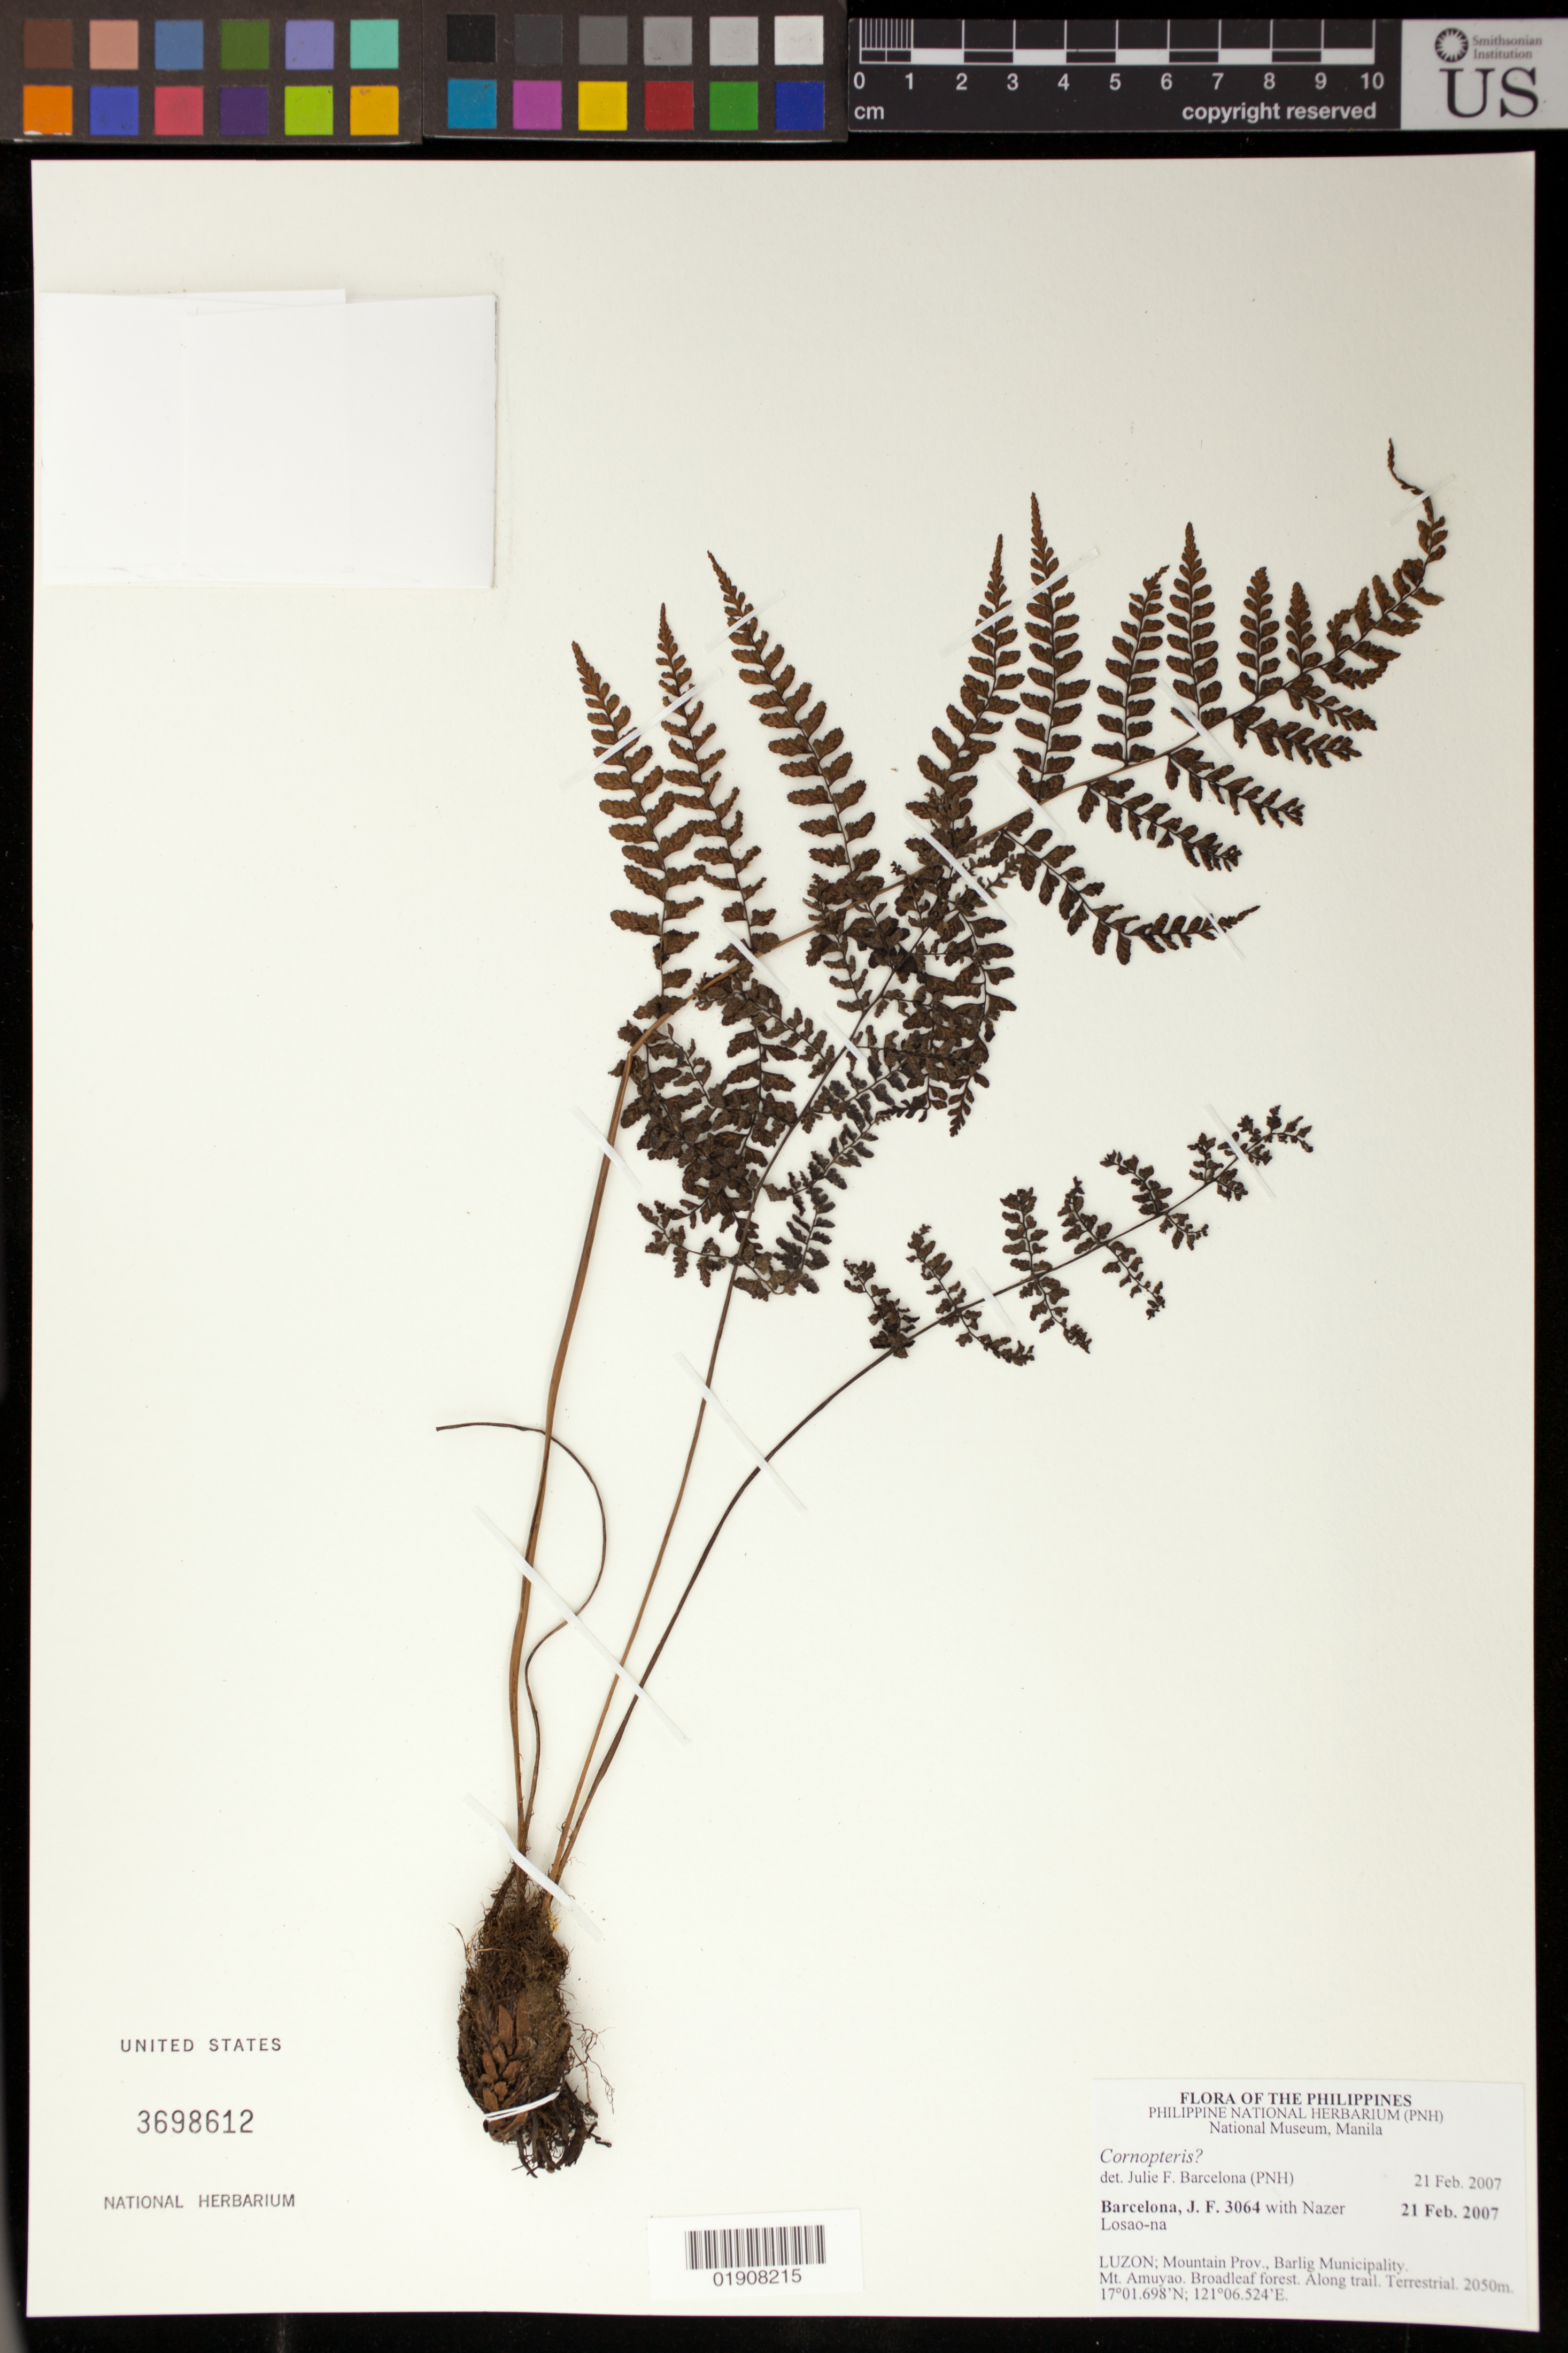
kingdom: Plantae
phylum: Tracheophyta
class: Polypodiopsida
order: Polypodiales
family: Athyriaceae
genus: Cornopteris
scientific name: Cornopteris sp.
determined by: Barcelona, J. F.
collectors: J. F. Barcelona & N. Losao-na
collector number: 3064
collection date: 2007-02-21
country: Philippines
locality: Luzon; Mountain Prov; Barlig Municipality. Mt Amuyao. Broadleaf forest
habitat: Broadleaf forest.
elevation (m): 2090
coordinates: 17 01.698 N, 121 06.524 E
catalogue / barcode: US 3698612